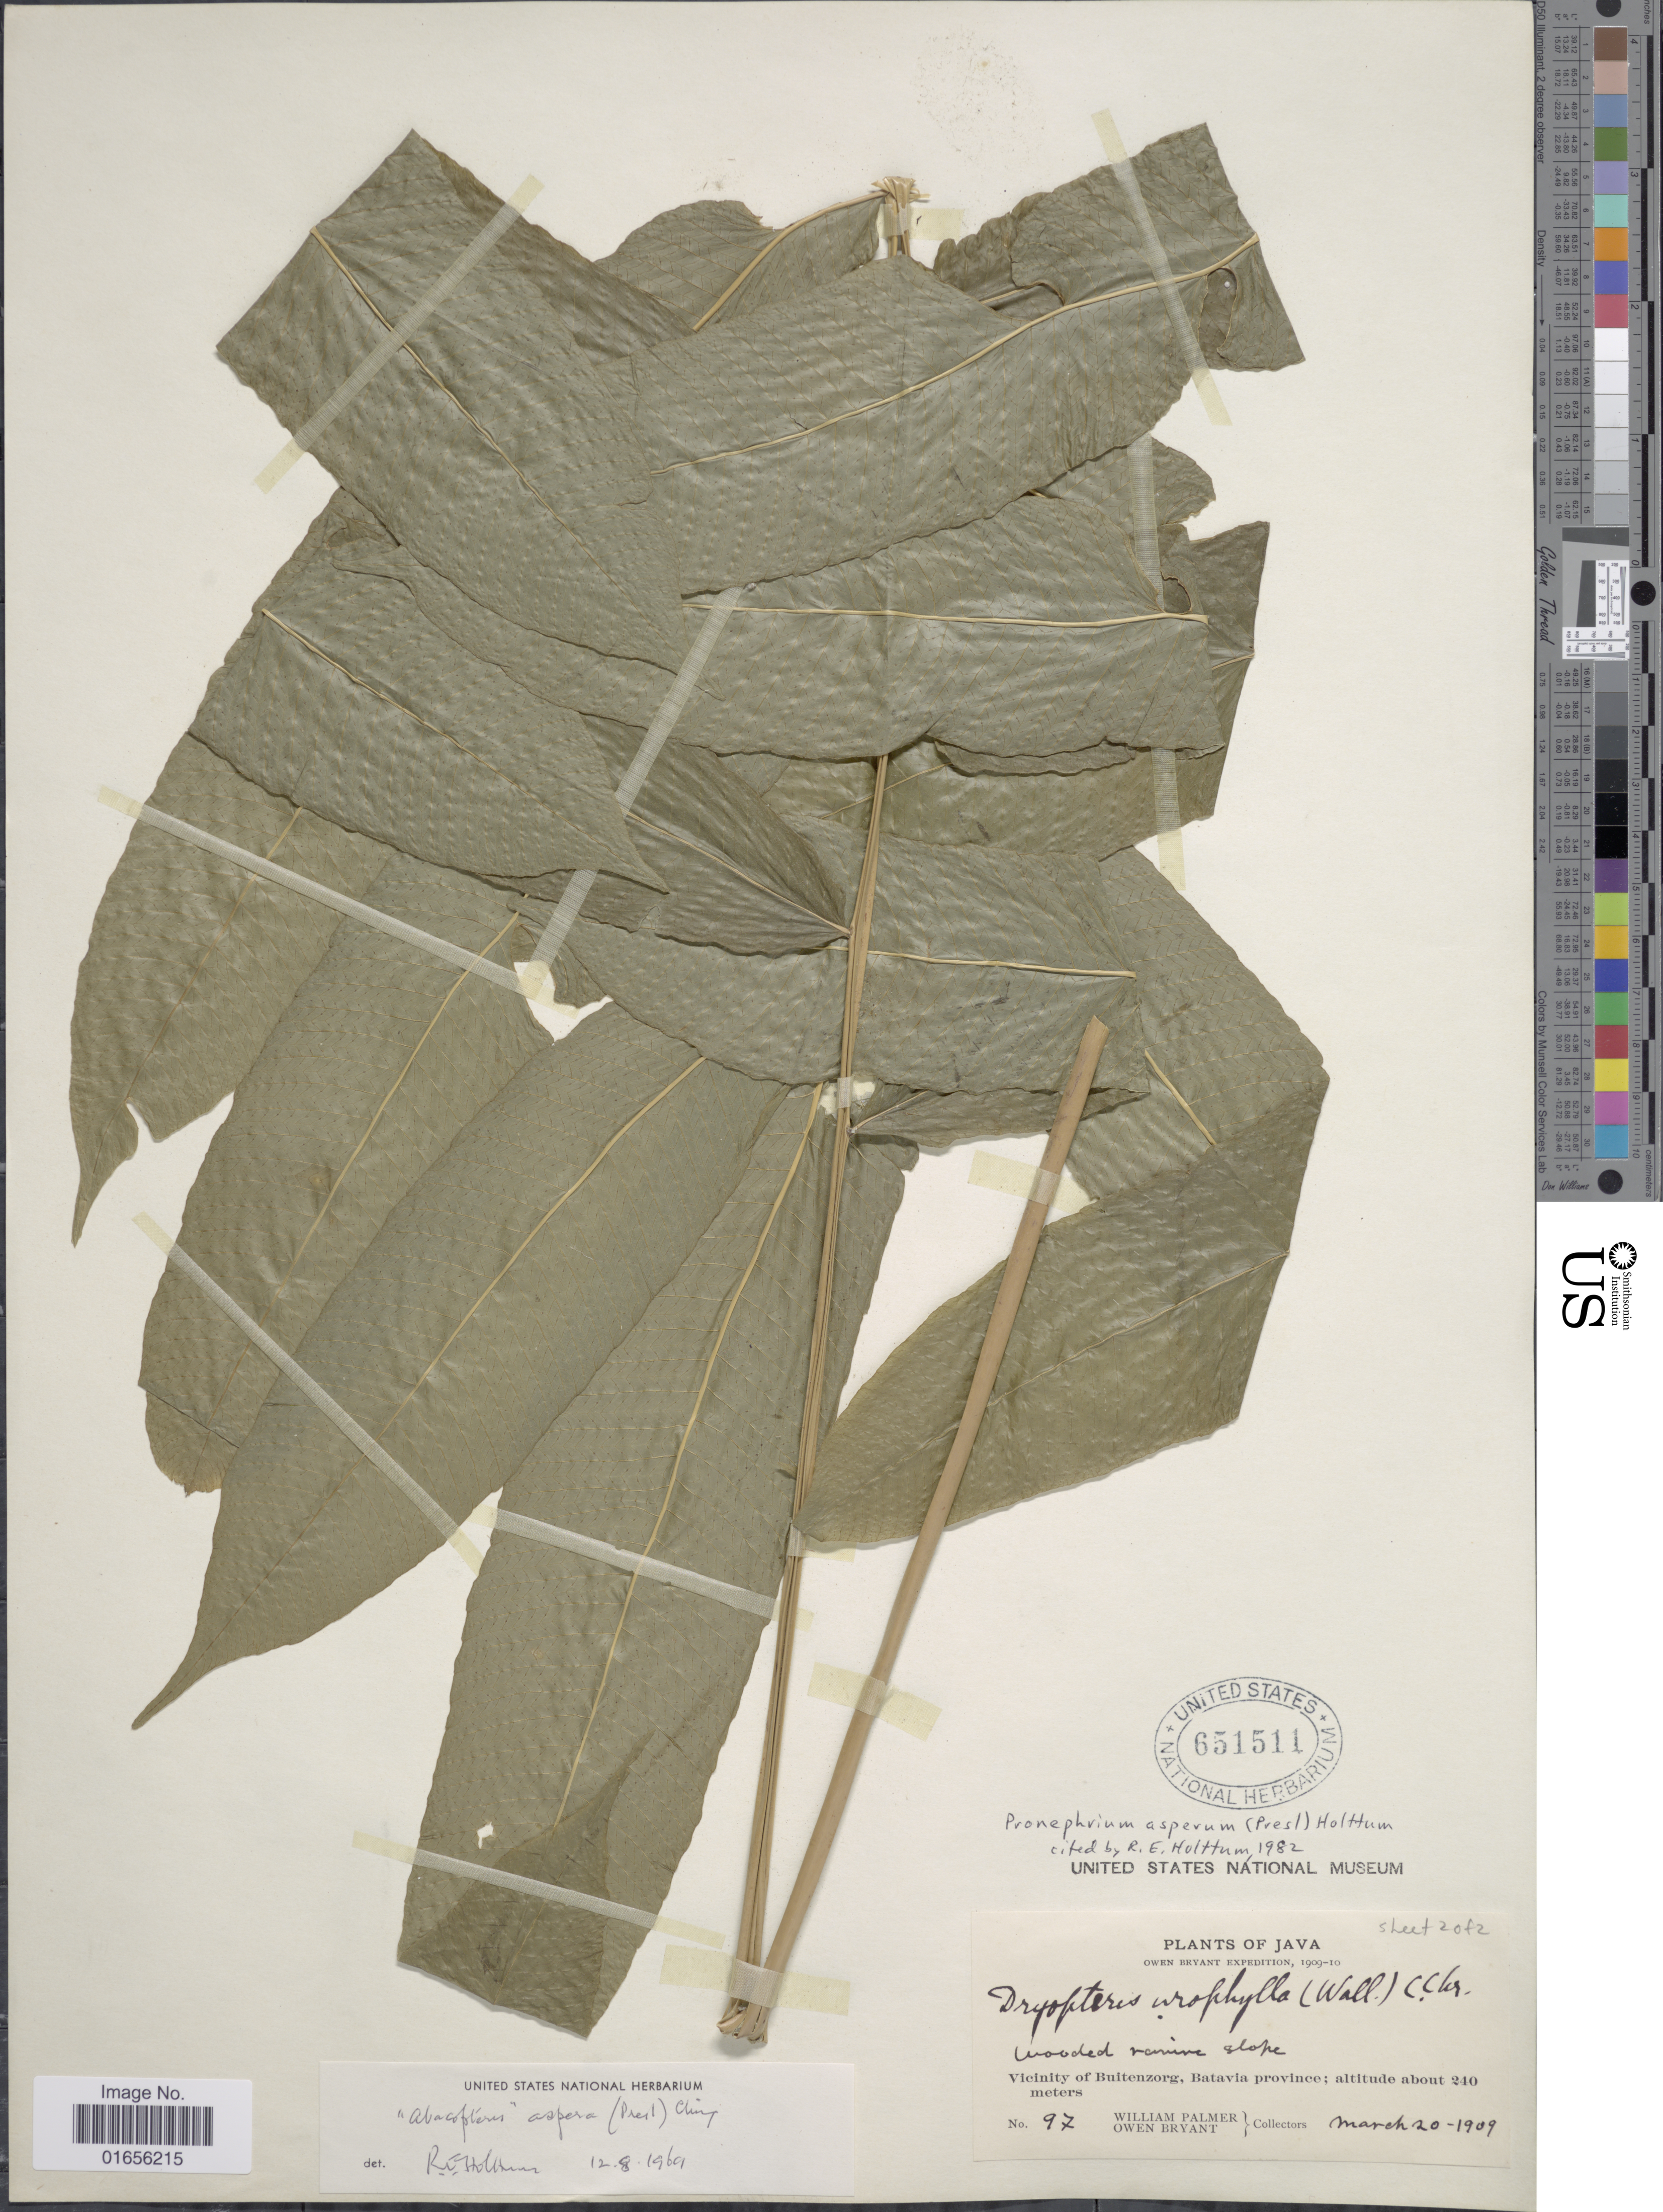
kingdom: Plantae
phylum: Tracheophyta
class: Polypodiopsida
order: Polypodiales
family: Thelypteridaceae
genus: Pronephrium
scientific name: Pronephrium asperum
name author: (C. Presl) Holttum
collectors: W. Palmer & O. Bryant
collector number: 97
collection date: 1909-03-20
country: Indonesia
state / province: Java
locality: Vicinity of Buitenzorg, Batavia province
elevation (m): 240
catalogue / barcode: US 651511